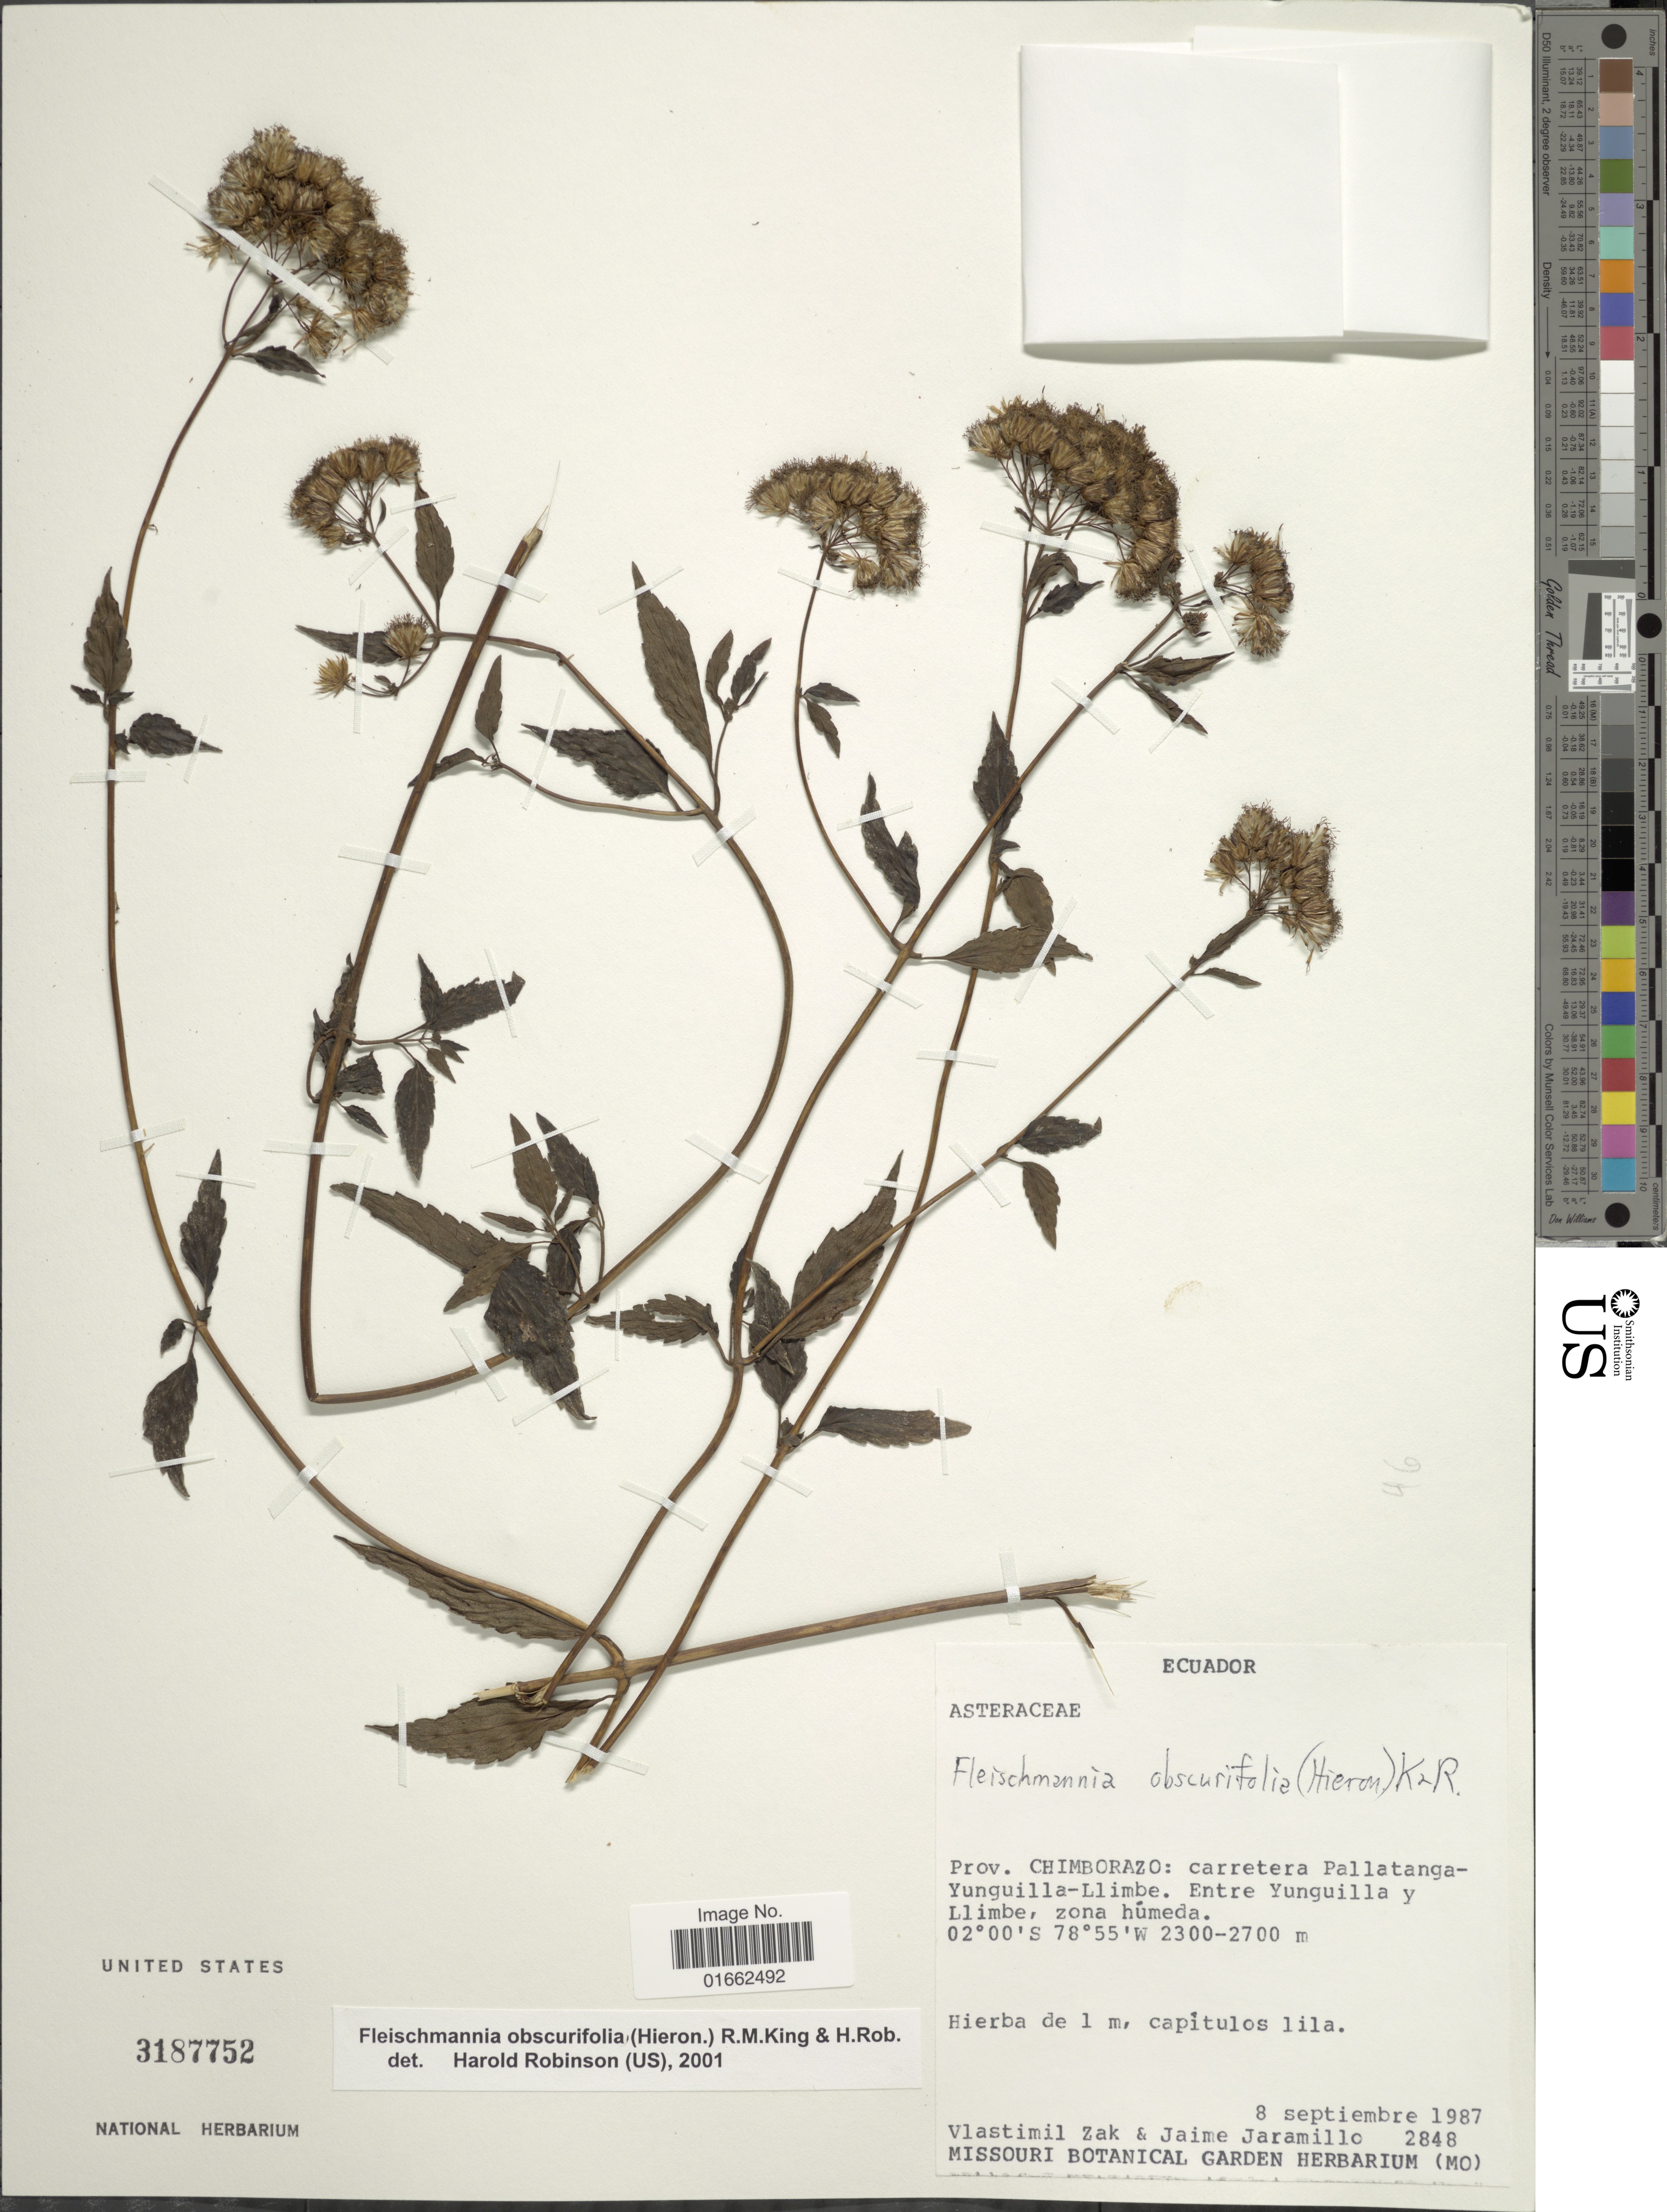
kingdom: Plantae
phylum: Tracheophyta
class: Magnoliopsida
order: Asterales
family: Asteraceae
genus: Fleischmannia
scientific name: Fleischmannia obscurifolia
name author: (Hieron.) R.M. King & H. Rob.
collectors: V. Zak & J. Jaramillo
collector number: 2848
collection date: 1987-09-08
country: Ecuador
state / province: Chimborazo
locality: Prov. Chimborazo: carretera Pallatanga-Yunguilla-Llimbe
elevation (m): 2300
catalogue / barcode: US 3187752